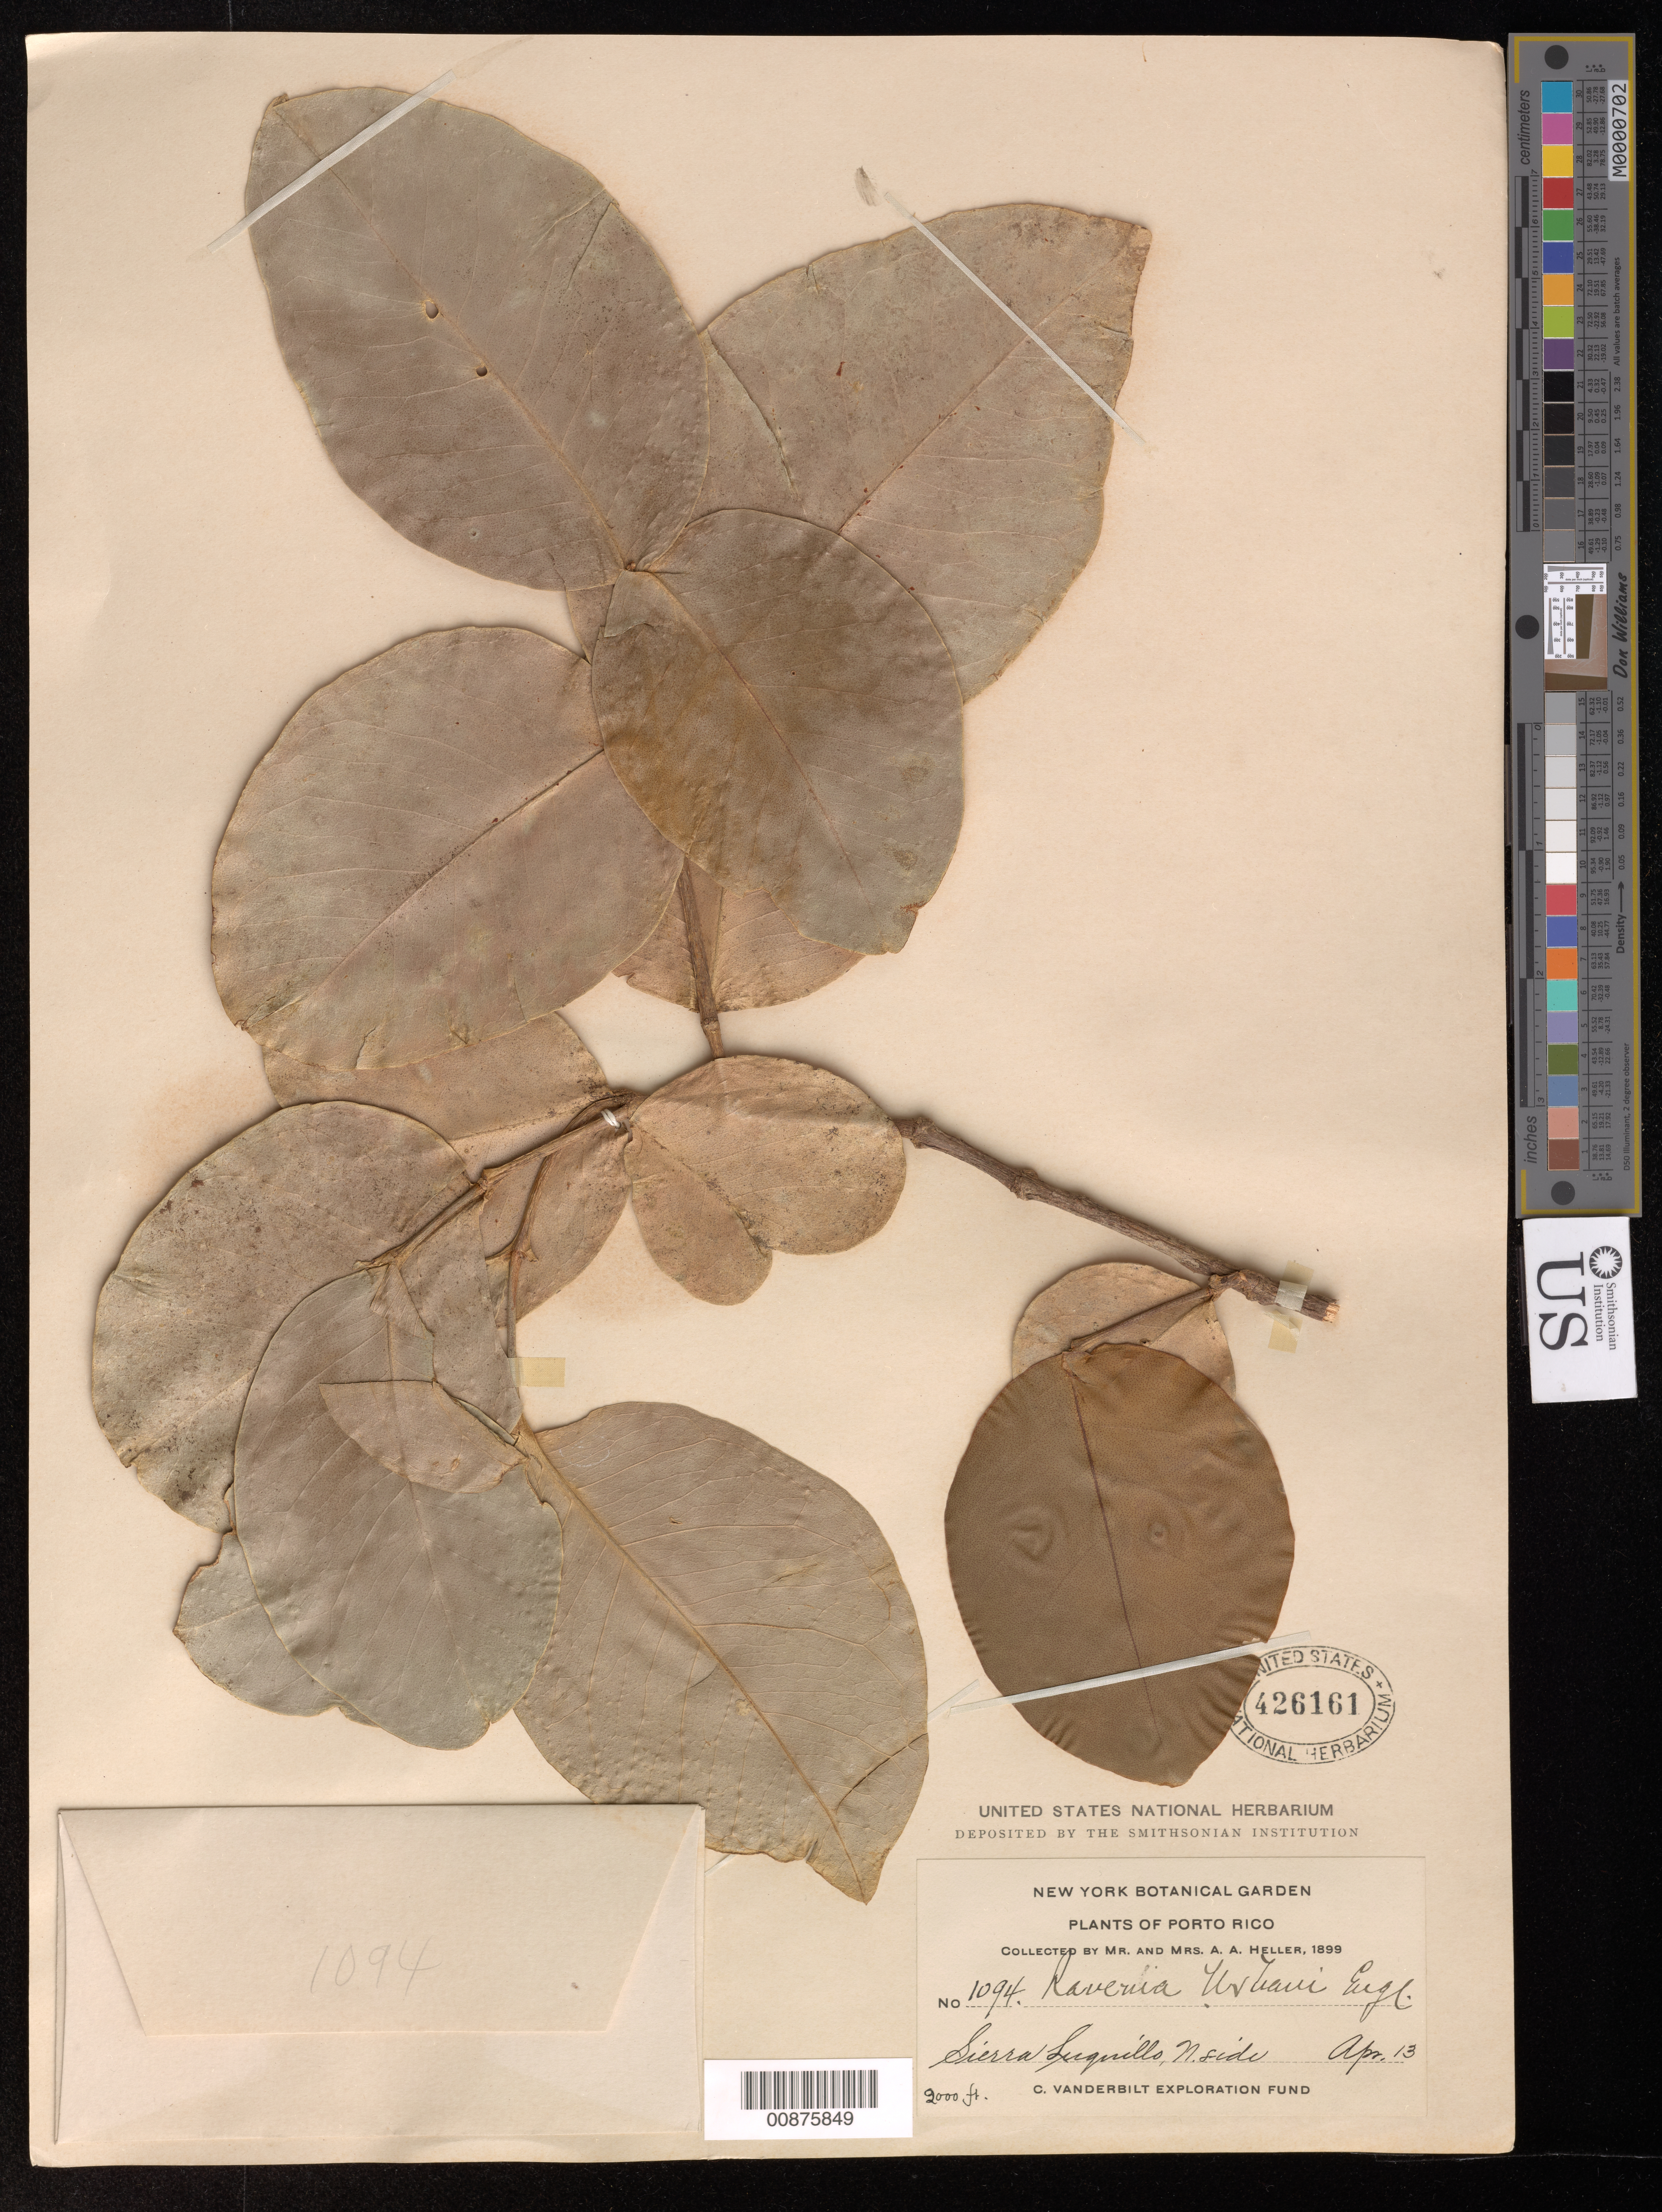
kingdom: Plantae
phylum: Tracheophyta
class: Magnoliopsida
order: Sapindales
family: Rutaceae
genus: Ravenia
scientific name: Ravenia urbani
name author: Engl.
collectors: A. A. Heller & E. G. Heller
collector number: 1094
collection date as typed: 13 Apr 1899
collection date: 1899-04-13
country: Puerto Rico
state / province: Luquillo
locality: Sierra Luquillo, N side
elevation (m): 610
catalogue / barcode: US 426161